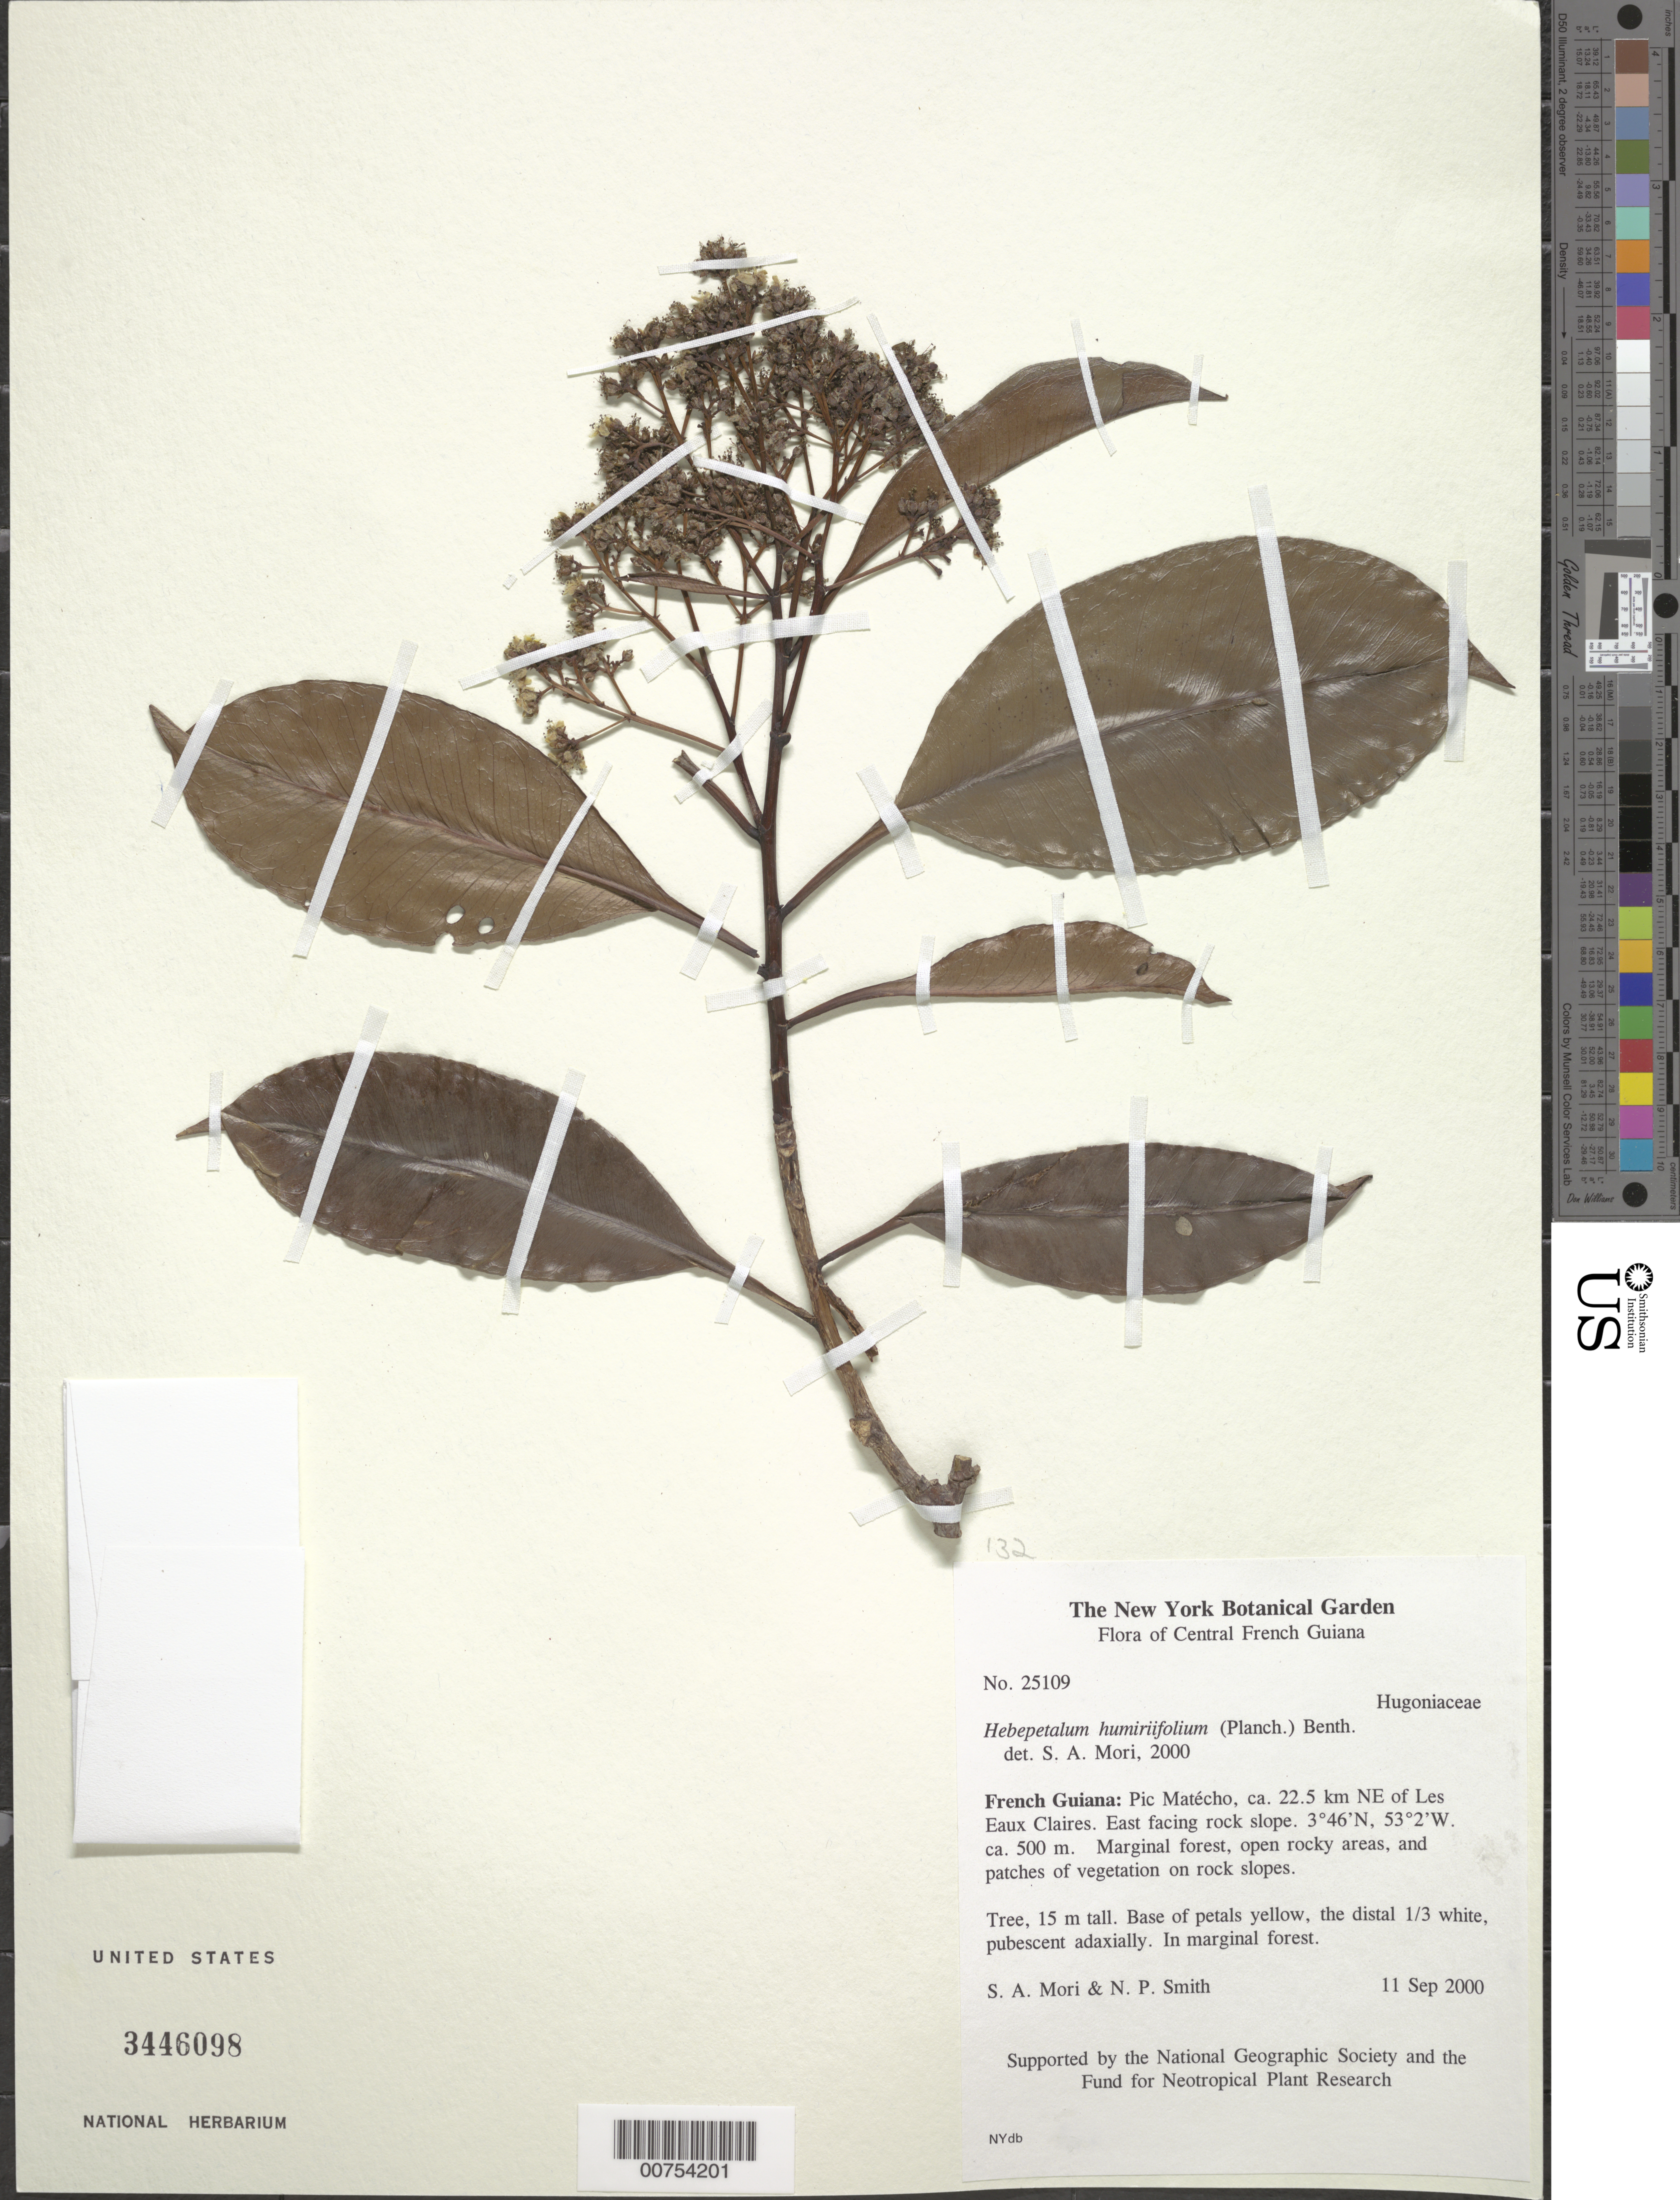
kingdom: Plantae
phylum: Tracheophyta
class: Magnoliopsida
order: Malpighiales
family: Linaceae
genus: Hebepetalum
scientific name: Hebepetalum humiriifolium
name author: (Planch.) Benth.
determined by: Mori, Scott A.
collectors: S. Mori & N. Smith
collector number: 25109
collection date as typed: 11-Sep-00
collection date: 2000-09-11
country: French Guiana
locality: Pic Matécho, ca 22.5 km NE of Les Eaux Claires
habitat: Marginal forest, open rocky areas and patches of vegetation on rock slopes; in marginal forest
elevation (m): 500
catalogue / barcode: US 3446098